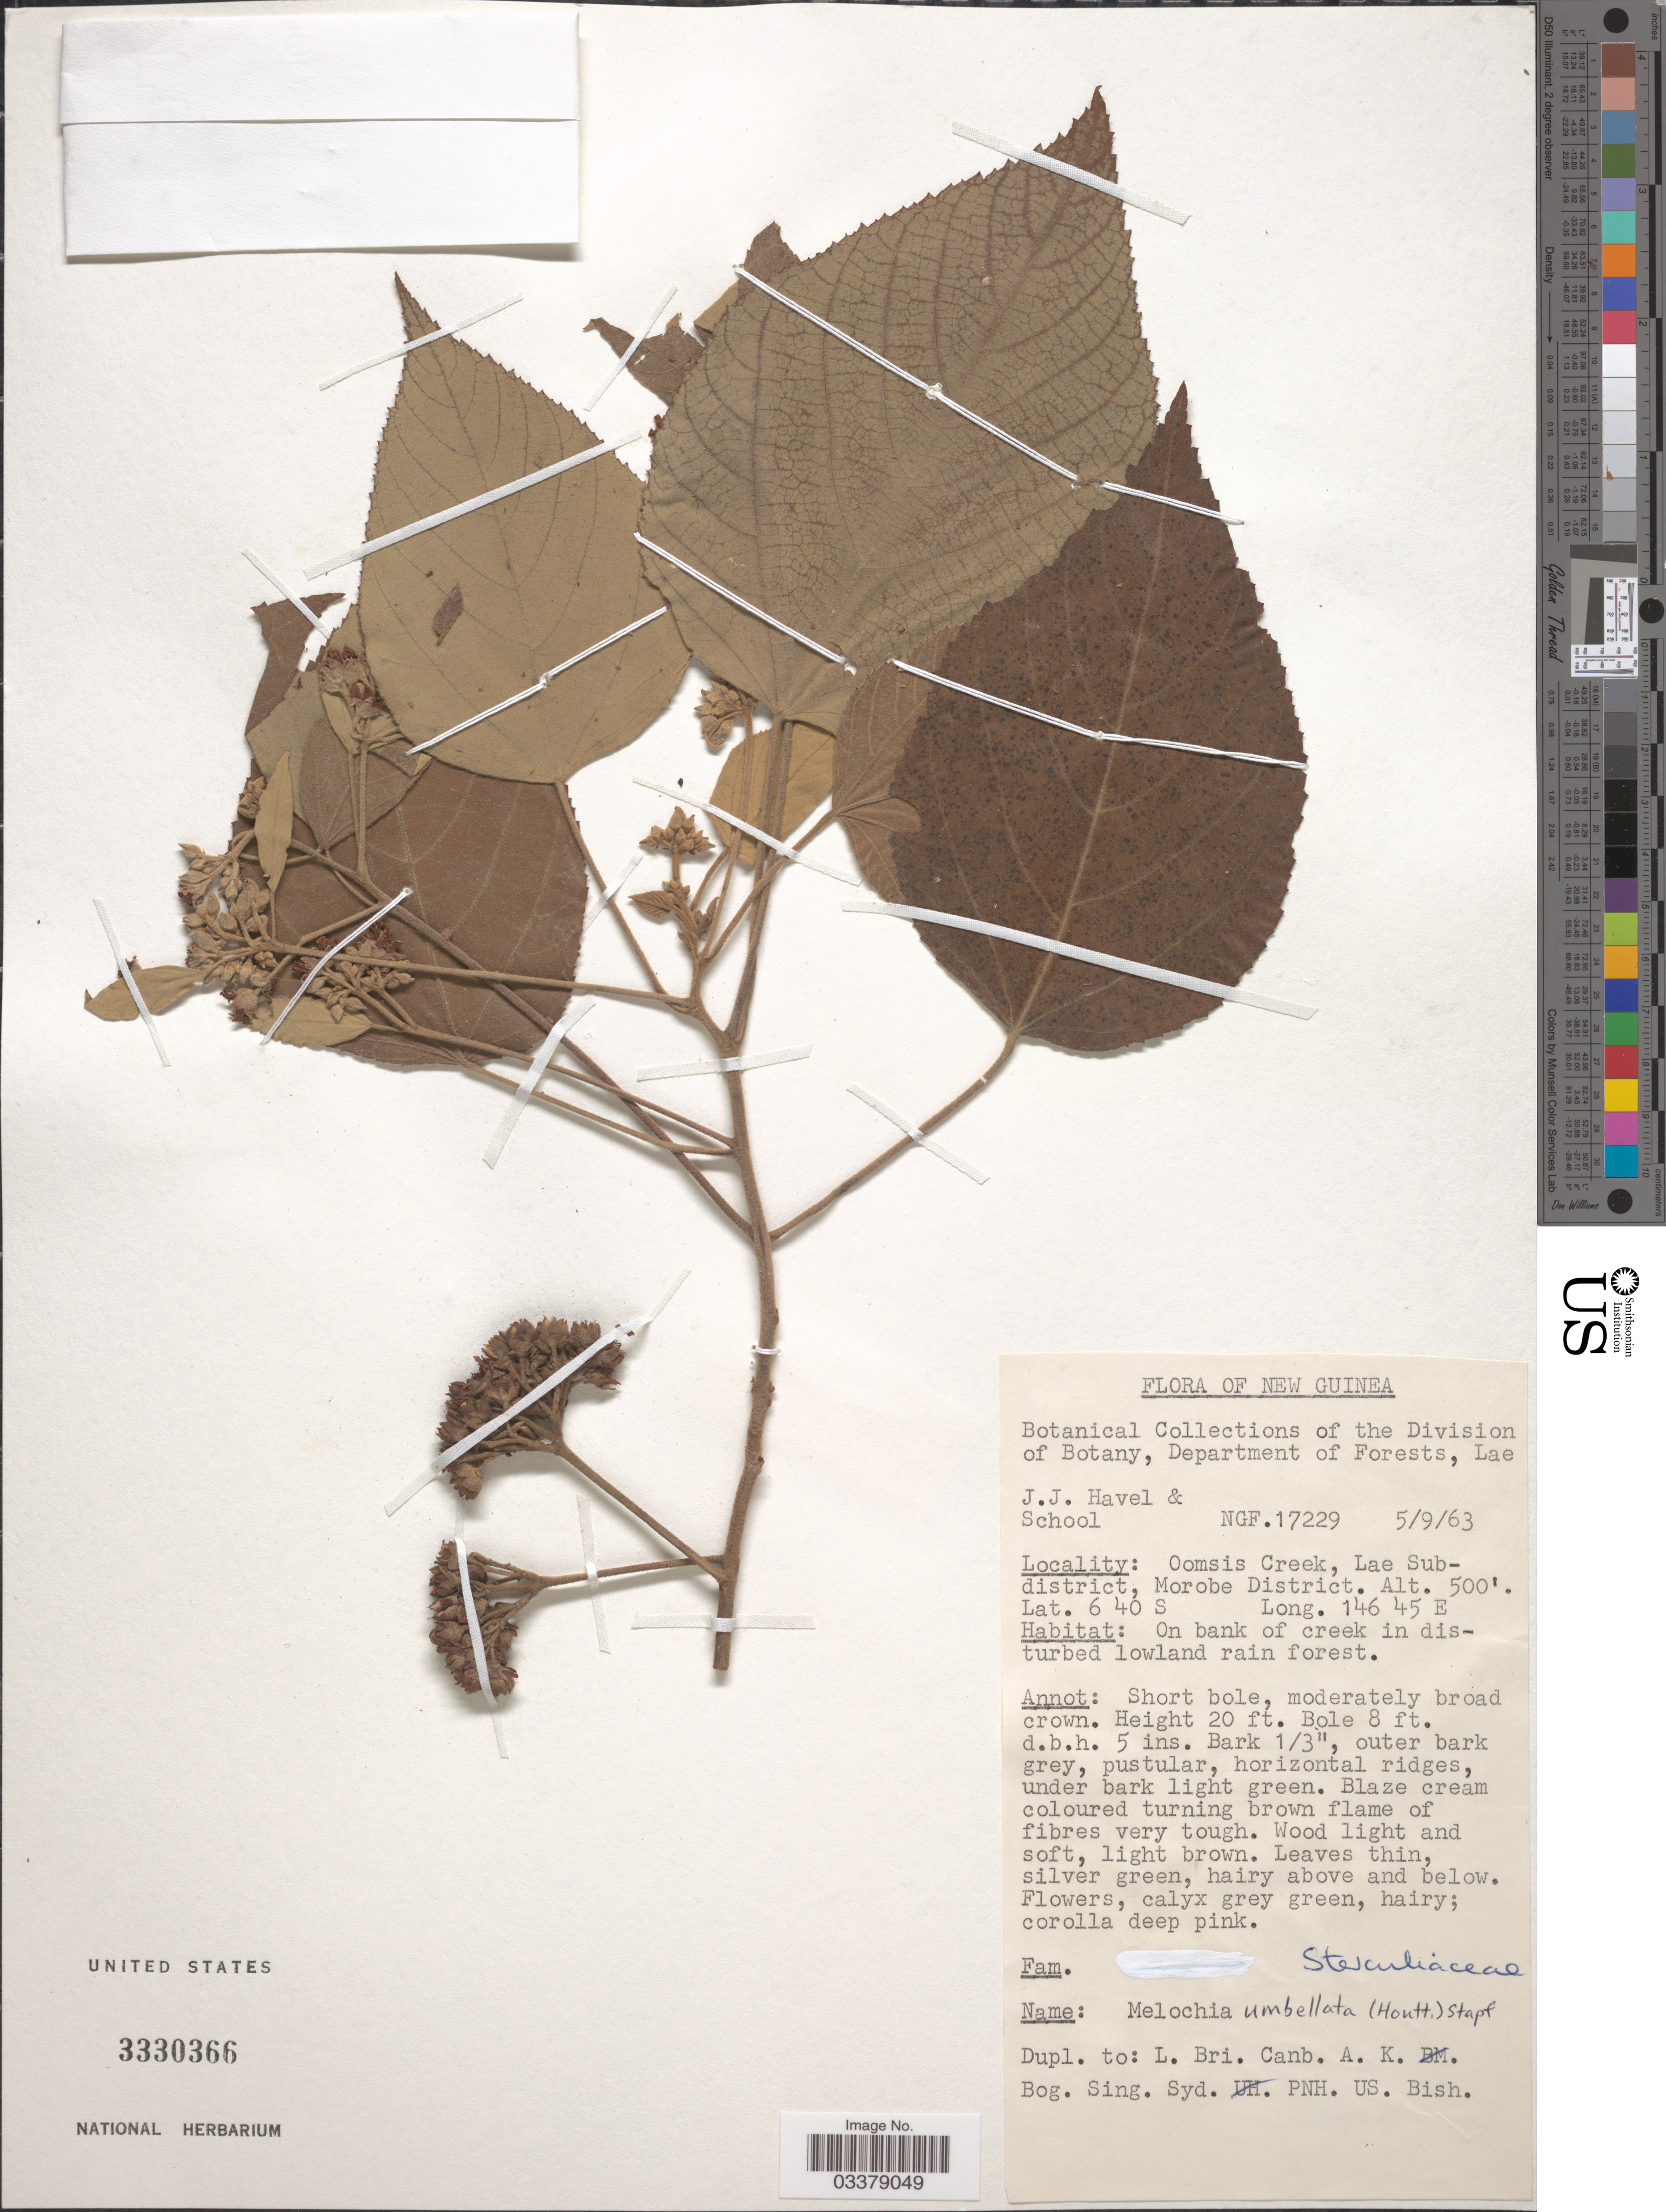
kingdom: Plantae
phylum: Tracheophyta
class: Magnoliopsida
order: Malvales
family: Malvaceae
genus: Melochia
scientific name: Melochia umbellata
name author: Stapf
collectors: J. Havel & School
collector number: NGF17229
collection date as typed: Transcribed d/m/y: 5/9/63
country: Papua New Guinea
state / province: Morobe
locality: New Guinea. Oomsis Creek, Lae Subdistrict, Morobe District.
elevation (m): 152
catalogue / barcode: US 3330366